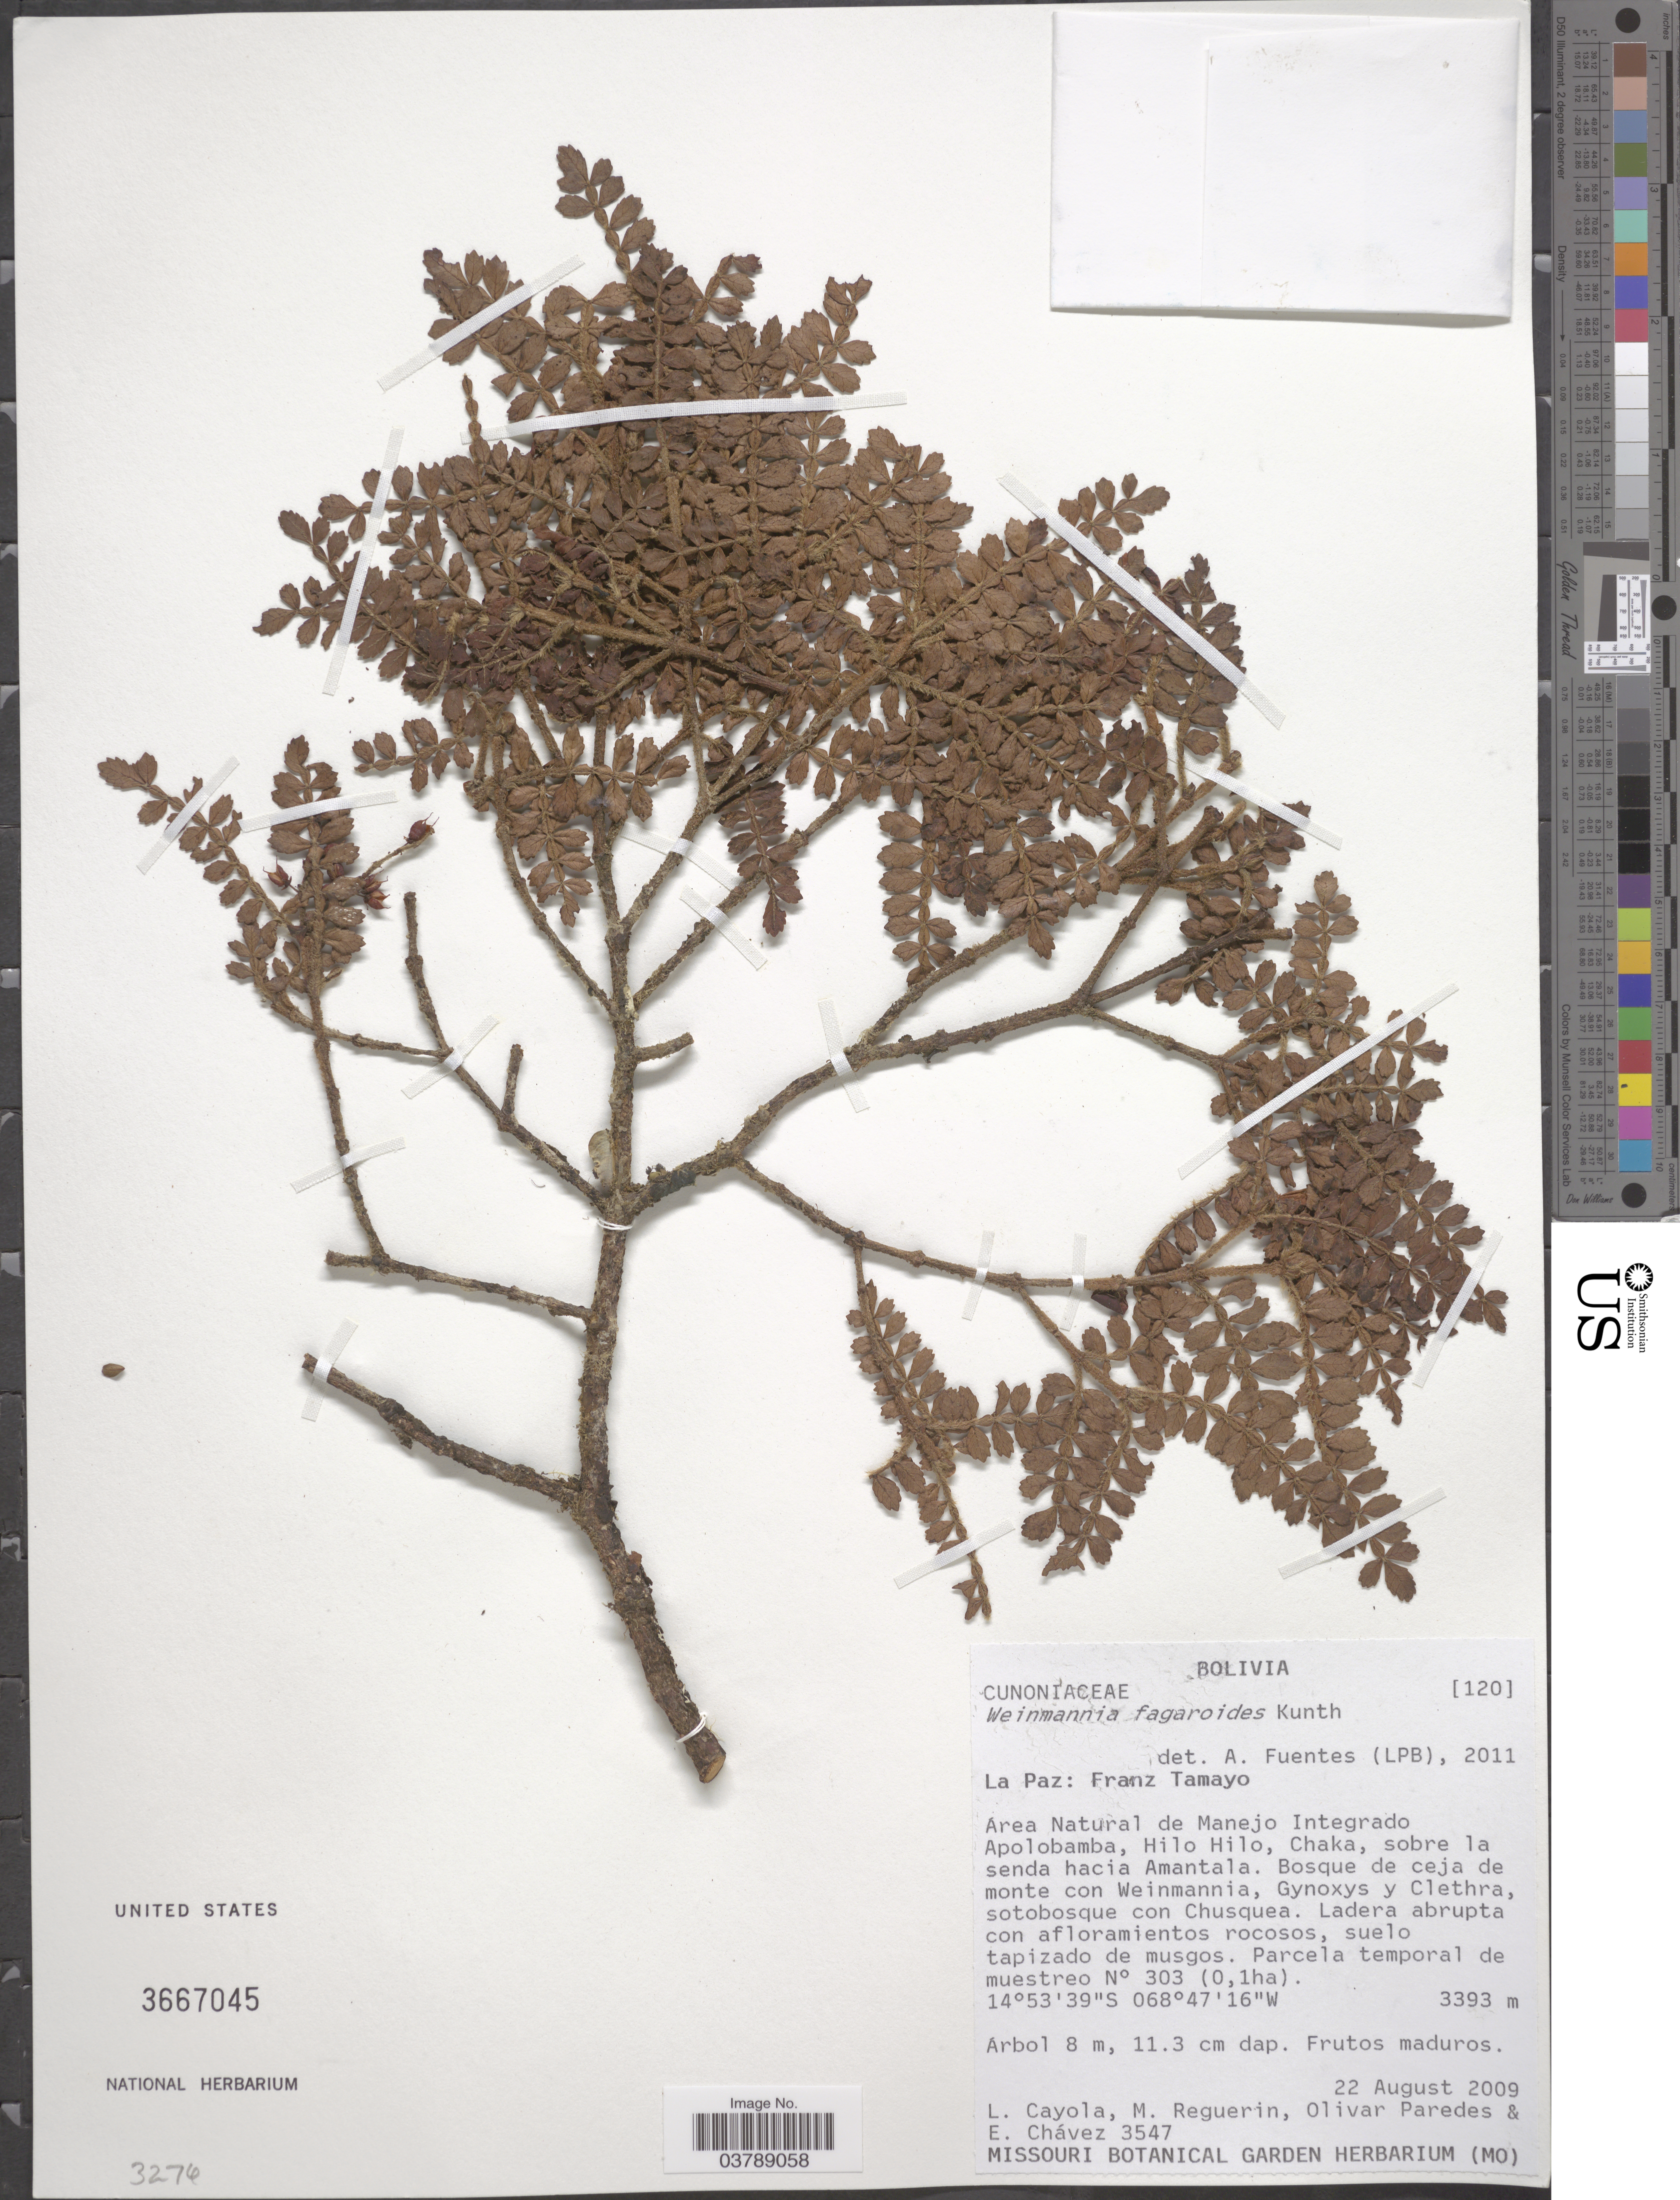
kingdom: Plantae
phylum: Tracheophyta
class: Magnoliopsida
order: Oxalidales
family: Cunoniaceae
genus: Weinmannia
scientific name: Weinmannia fagaroides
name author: Kunth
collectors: L. Cayola, M. Reguerin, O. Paredes & E. Chávez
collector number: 3547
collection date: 2009-08-22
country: Bolivia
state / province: La Paz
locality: Franz Tamayo. Area Natural de Manejo Integrado Apolobamba, Hilo Hilo, Chaka, sobre la senda hacia Amantala.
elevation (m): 3393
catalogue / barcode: US 3667045